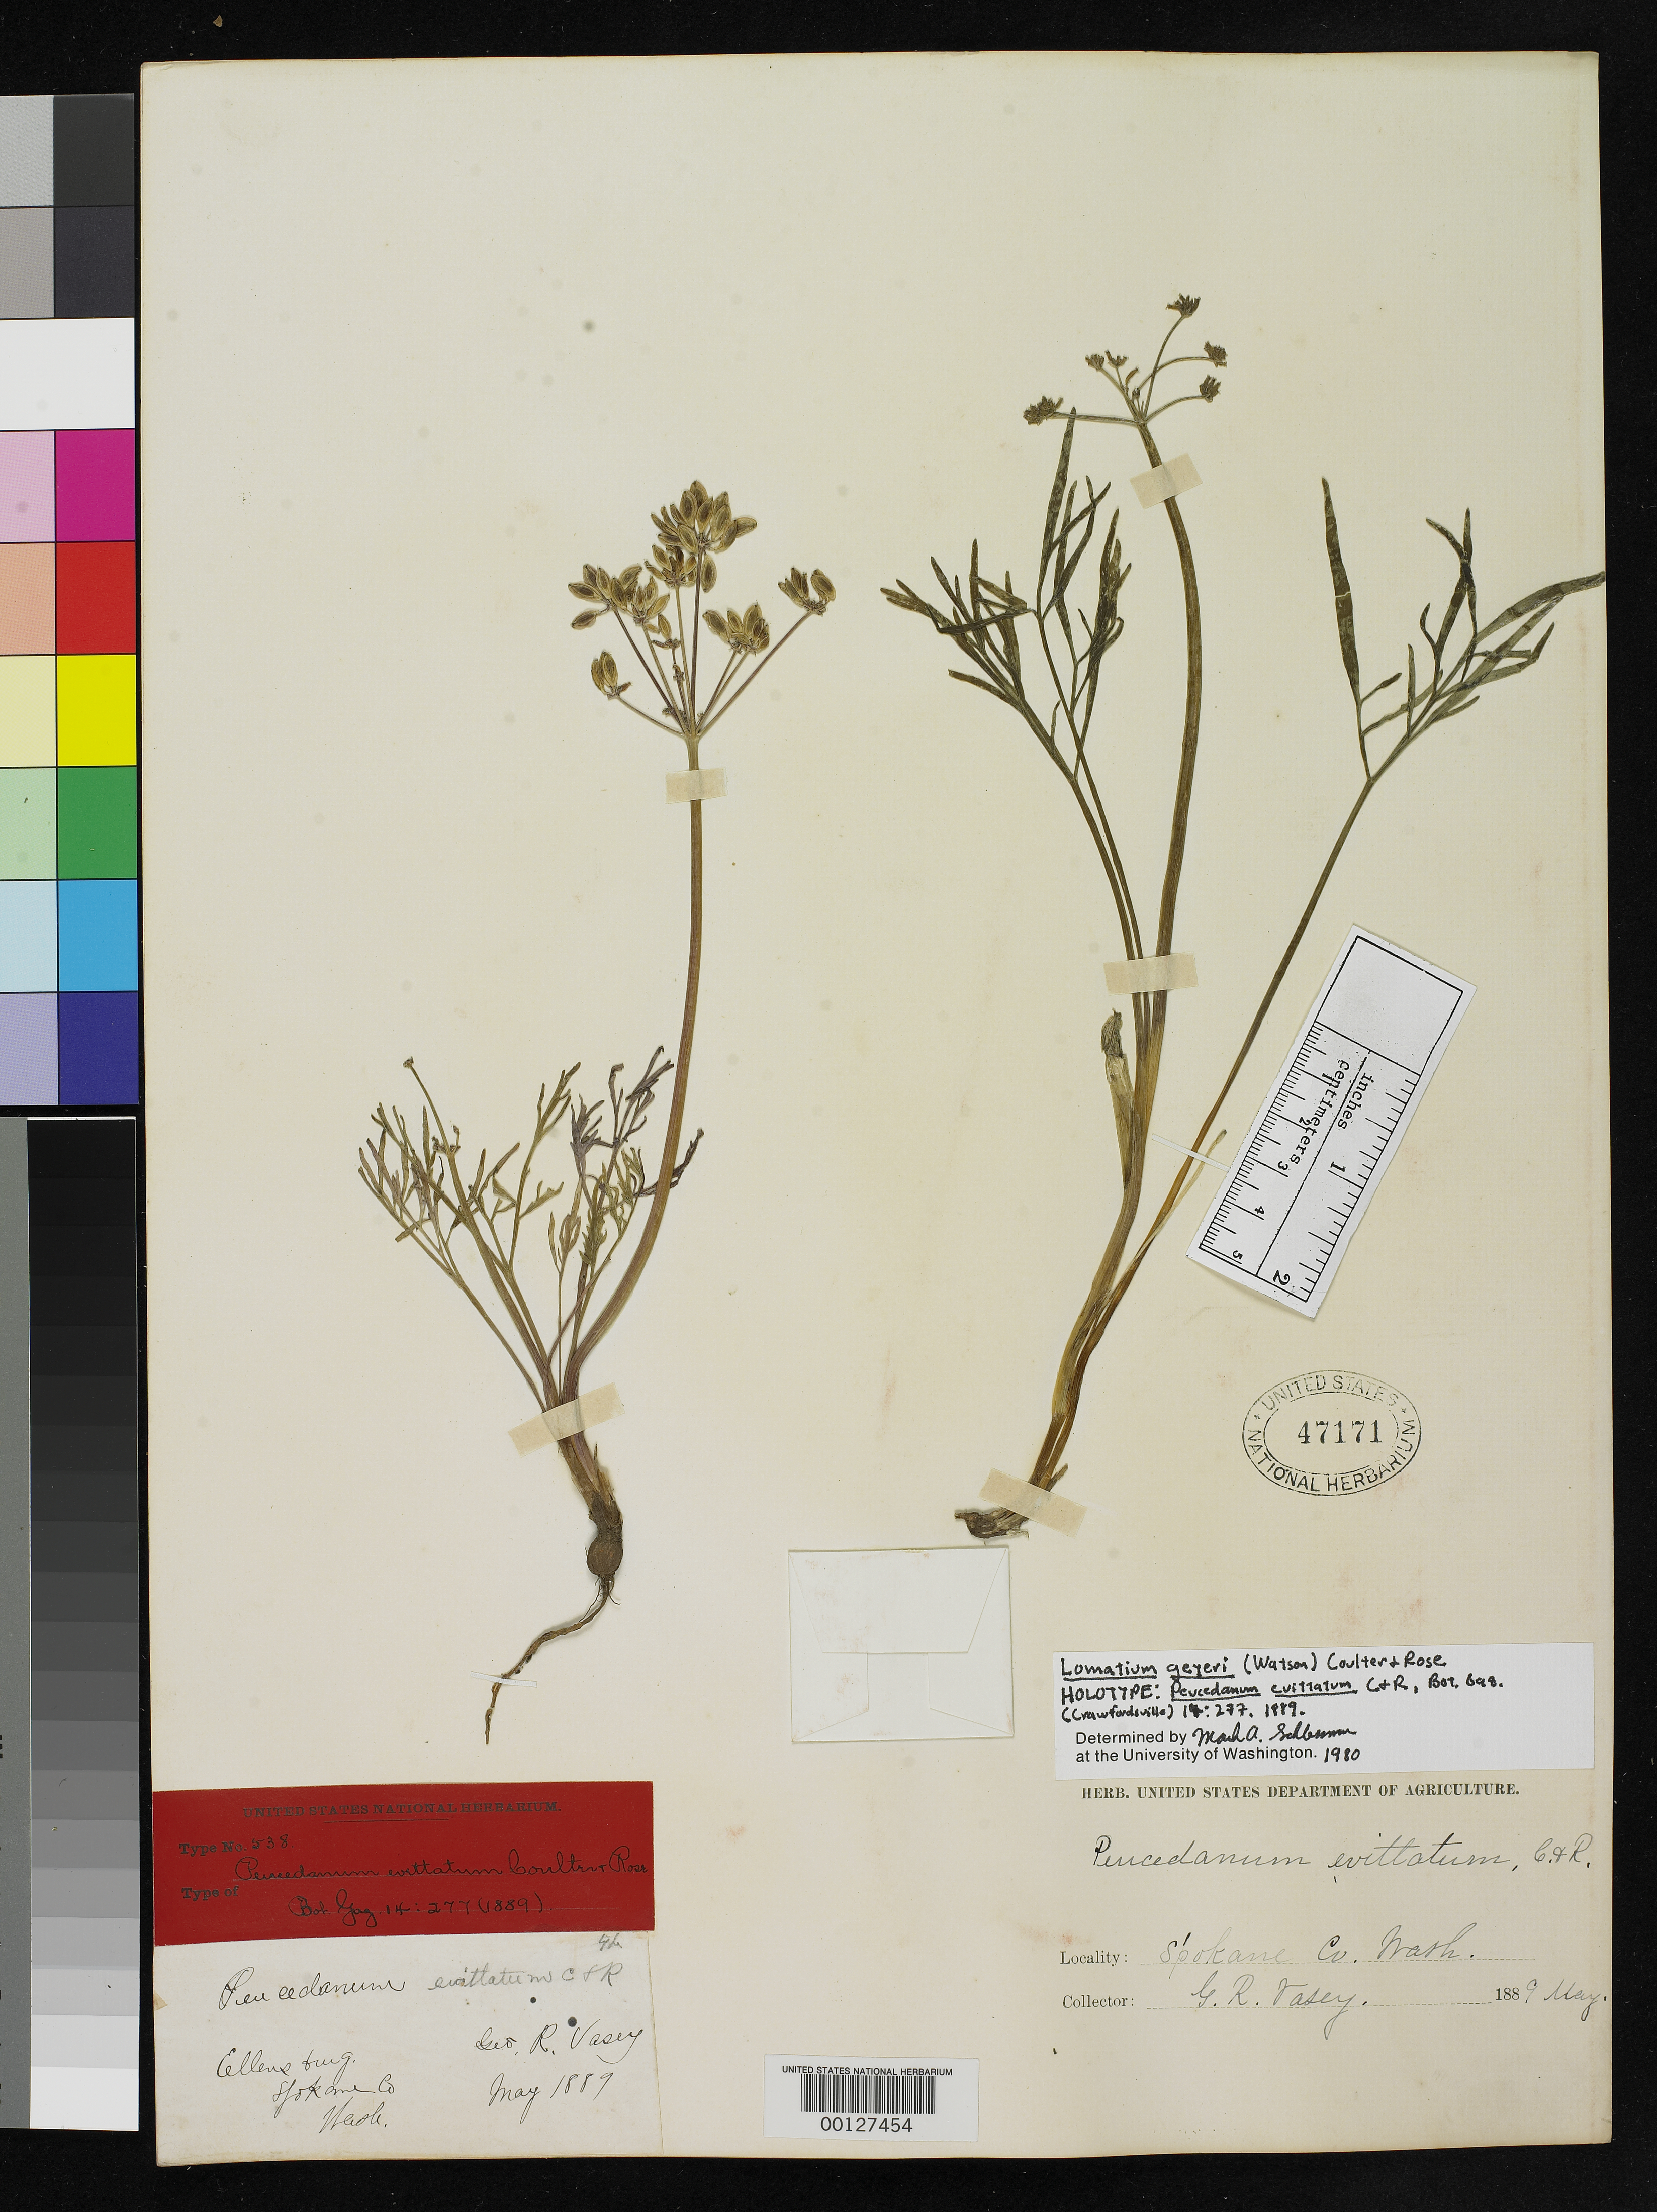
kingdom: Plantae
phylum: Tracheophyta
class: Magnoliopsida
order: Apiales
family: Apiaceae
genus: Peucedanum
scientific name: Peucedanum evittatum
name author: J.M. Coult. & Rose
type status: Holotype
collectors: G. R. Vasey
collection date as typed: May 1889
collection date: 1889-05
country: United States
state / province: Washington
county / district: Spokane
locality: Ellensburg.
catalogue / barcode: US 47171